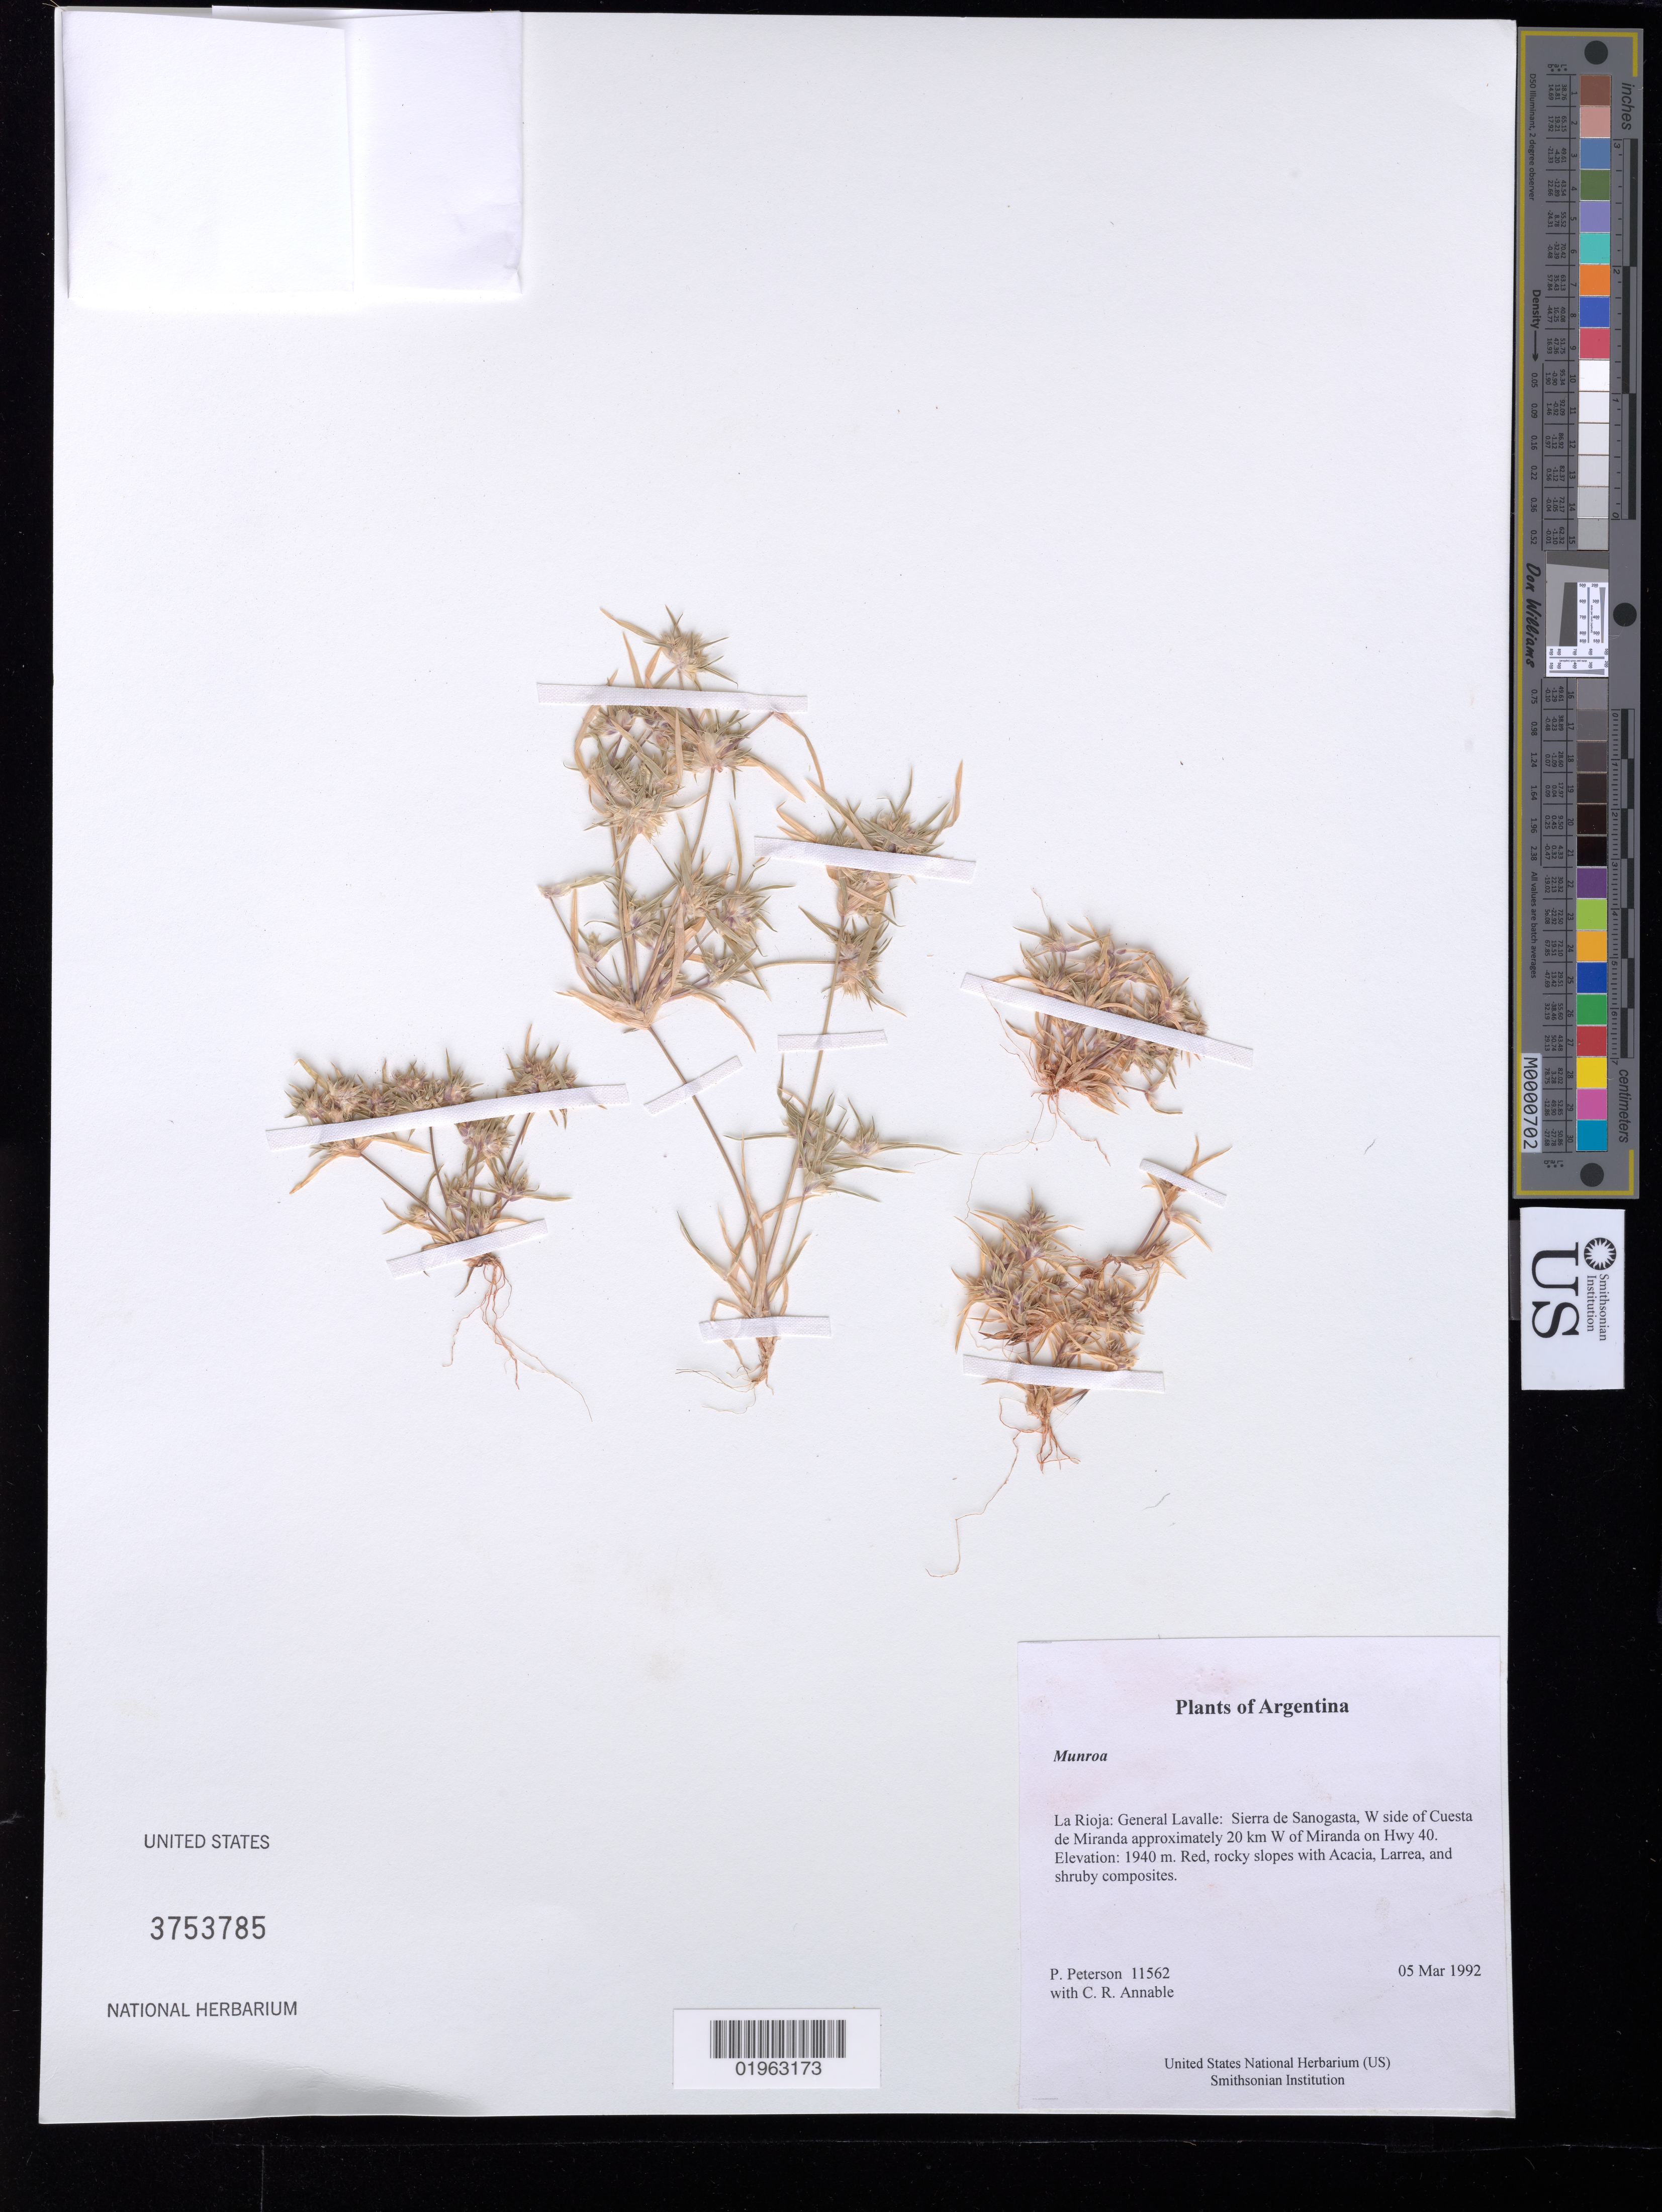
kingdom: Plantae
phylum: Tracheophyta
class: Liliopsida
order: Poales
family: Poaceae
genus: Munroa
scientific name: Munroa sp.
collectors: P. M. Peterson & C. R. Annable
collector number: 11562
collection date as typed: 05 Mar 1992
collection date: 1992-03-05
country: Argentina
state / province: La Rioja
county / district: General Lavalle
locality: Sierra de Sanogasta, W side of Cuesta de Miranda approximately 20 km W of Miranda on Hwy 40.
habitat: Red, rocky slopes with Acacia, Larrea, and shruby composites.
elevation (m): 1940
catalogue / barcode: US 3753785